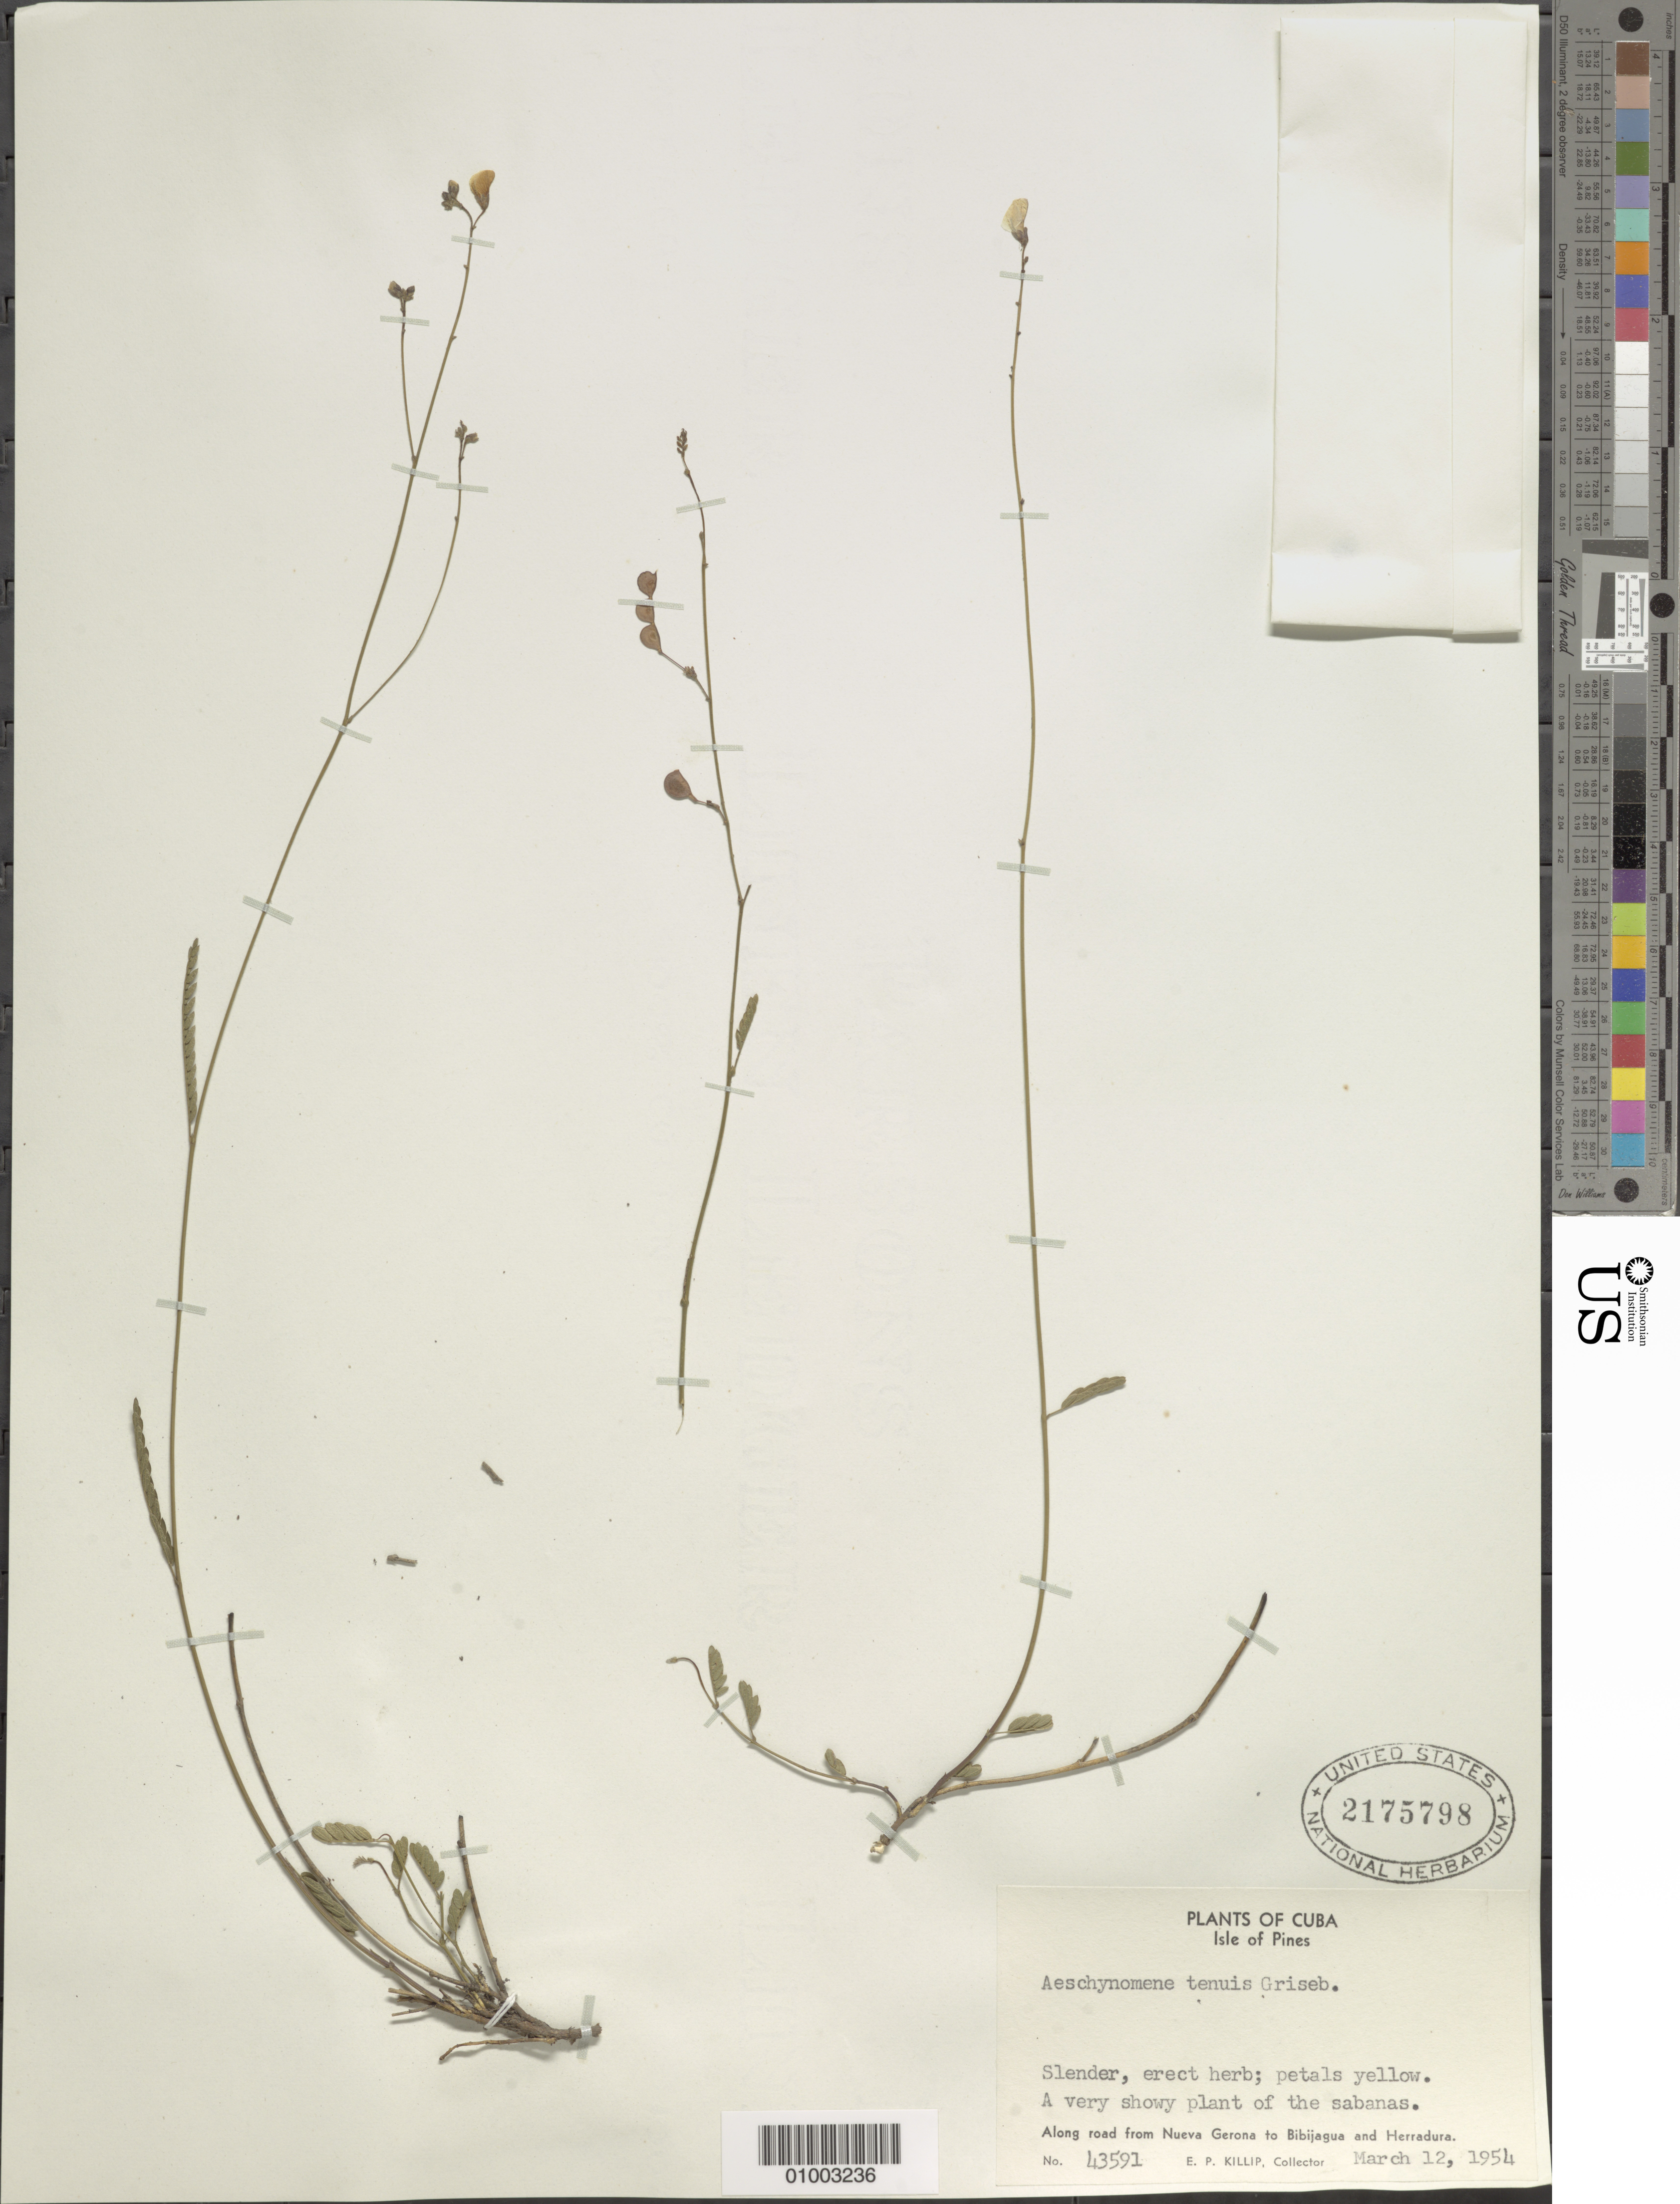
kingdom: Plantae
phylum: Tracheophyta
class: Magnoliopsida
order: Fabales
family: Fabaceae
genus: Aeschynomene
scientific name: Aeschynomene tenuis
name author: Griseb.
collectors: E. P. Killip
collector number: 43591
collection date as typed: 12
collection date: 2012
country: Cuba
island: Cuba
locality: Along road from Nueva Gerona to Bibijagua and Herradura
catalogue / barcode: US 2175798